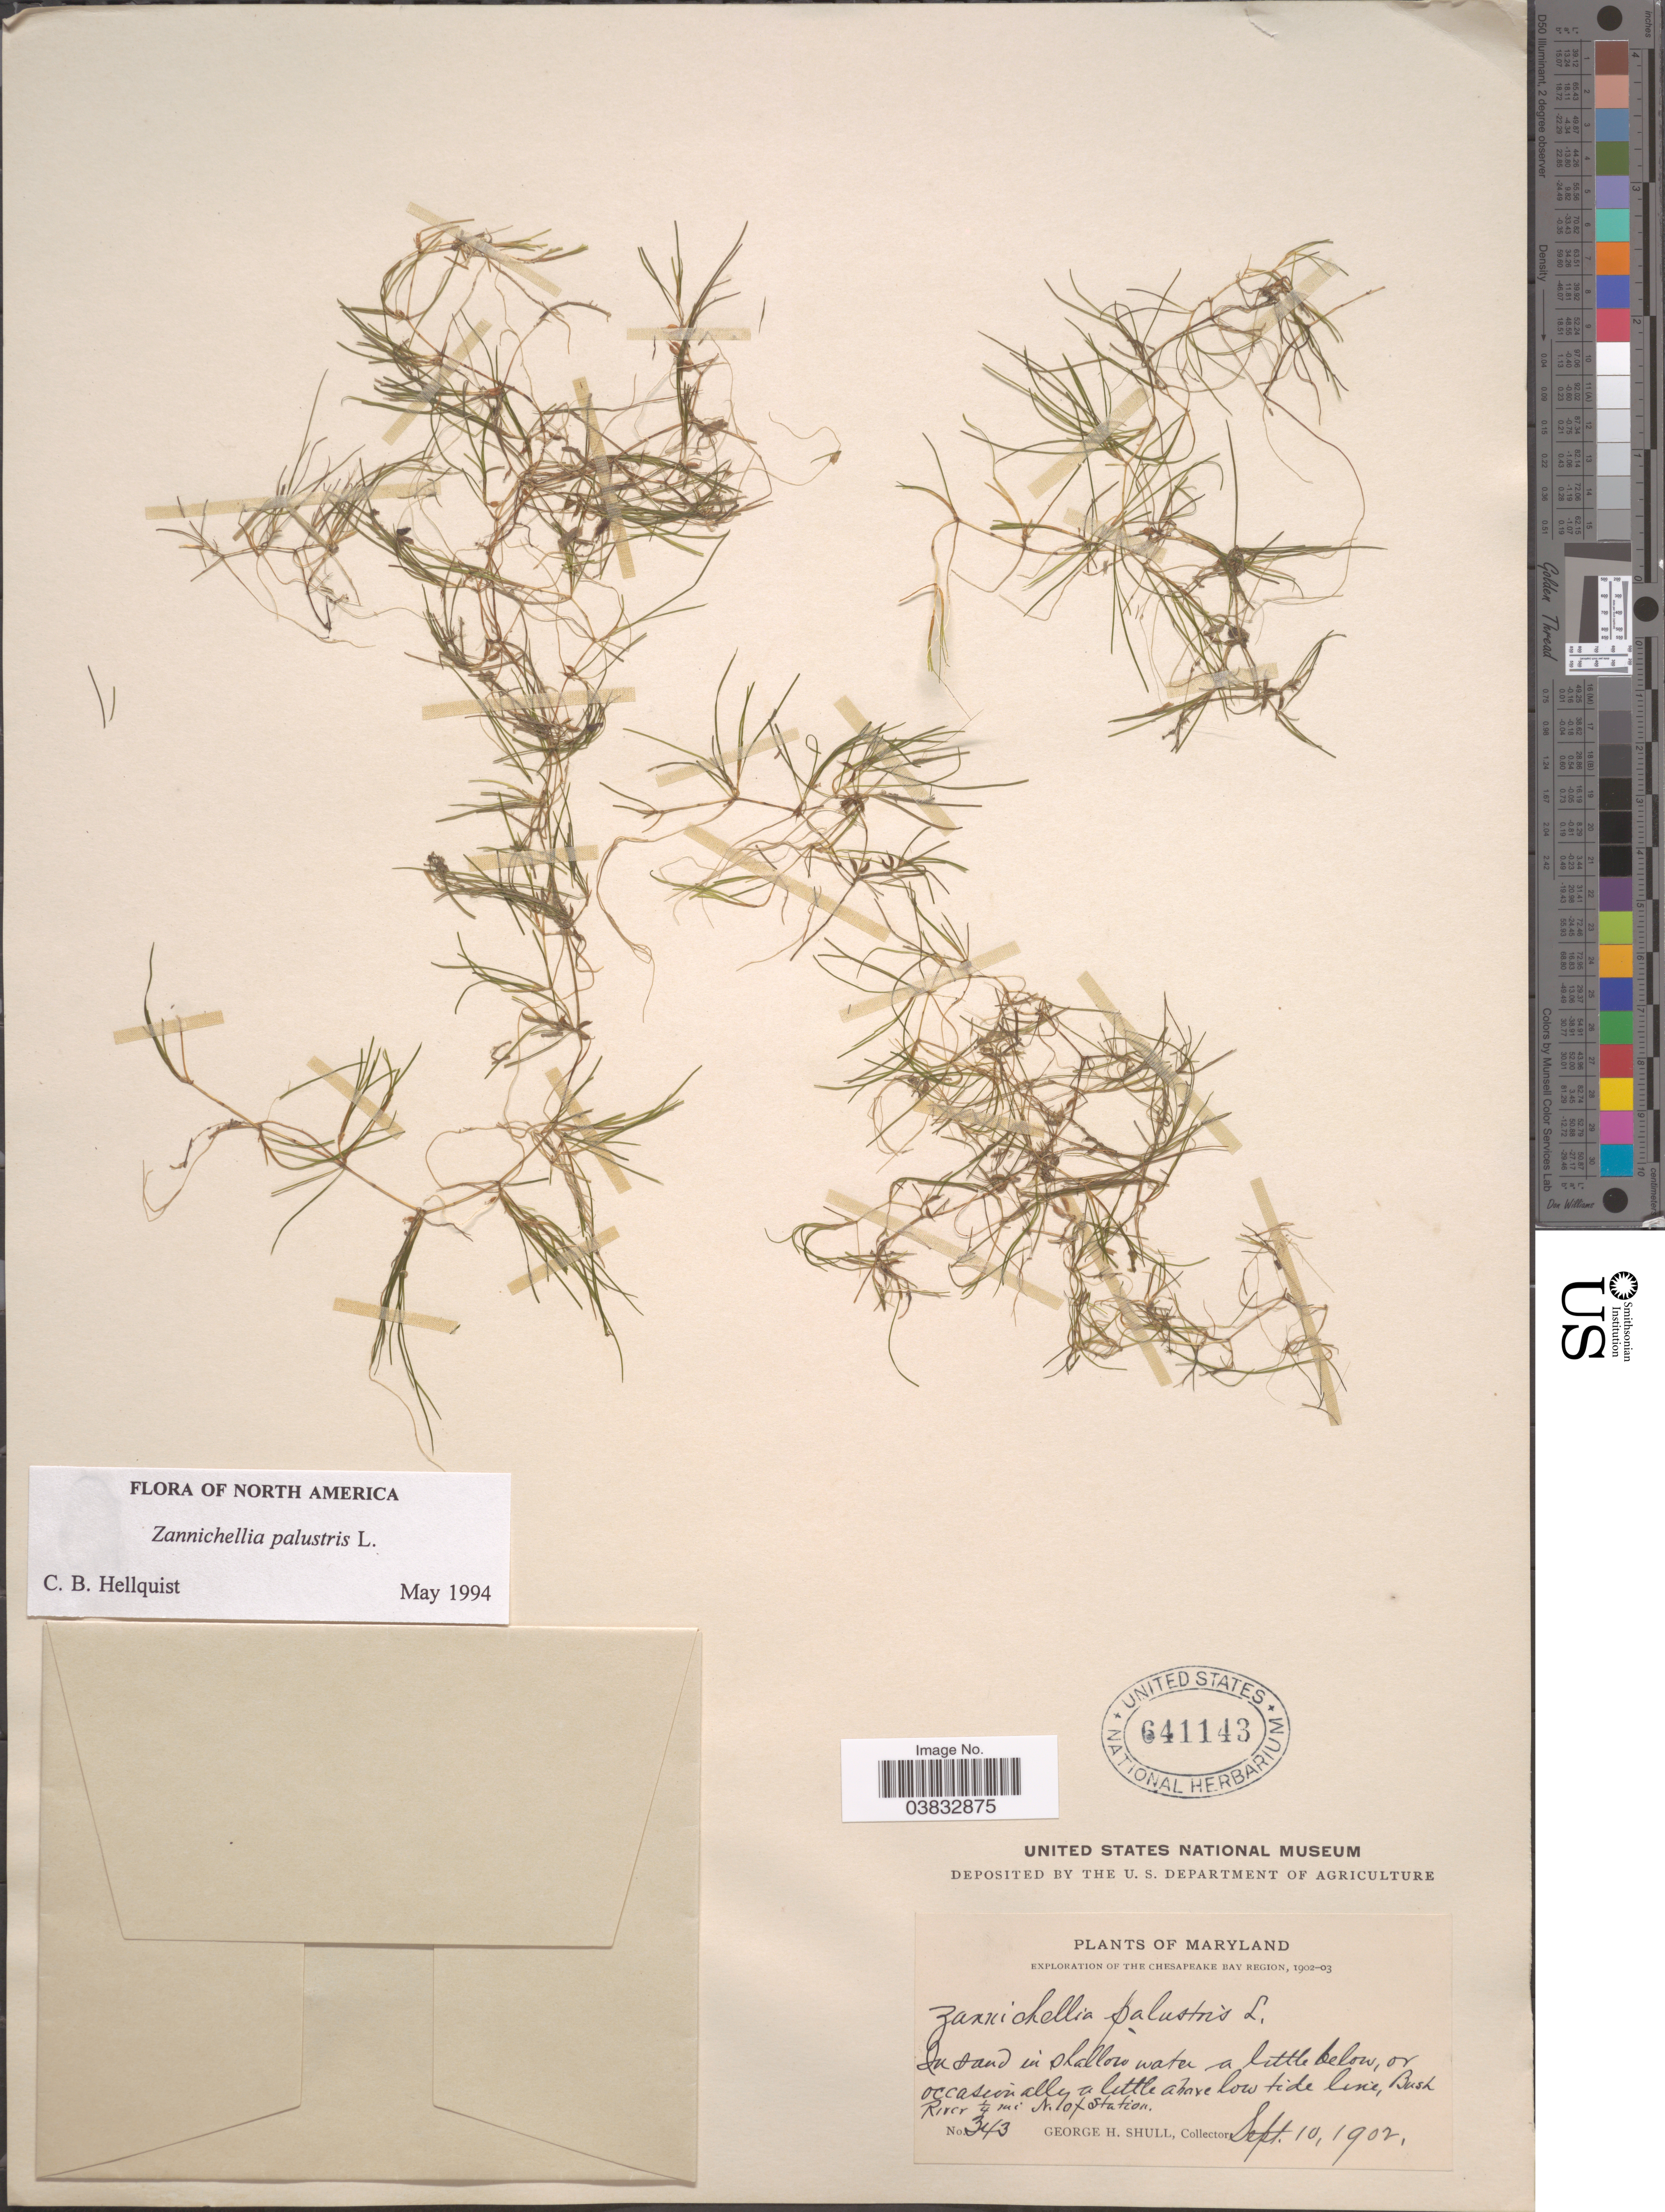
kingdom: Plantae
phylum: Tracheophyta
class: Liliopsida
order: Alismatales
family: Potamogetonaceae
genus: Zannichellia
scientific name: Zannichellia palustris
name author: L.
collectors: G. H. Shull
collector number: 343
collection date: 1902-09-10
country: United States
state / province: Maryland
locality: The Chesapeake Bay Region. Bush River ¼ mi N. of station.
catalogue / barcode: US 641143